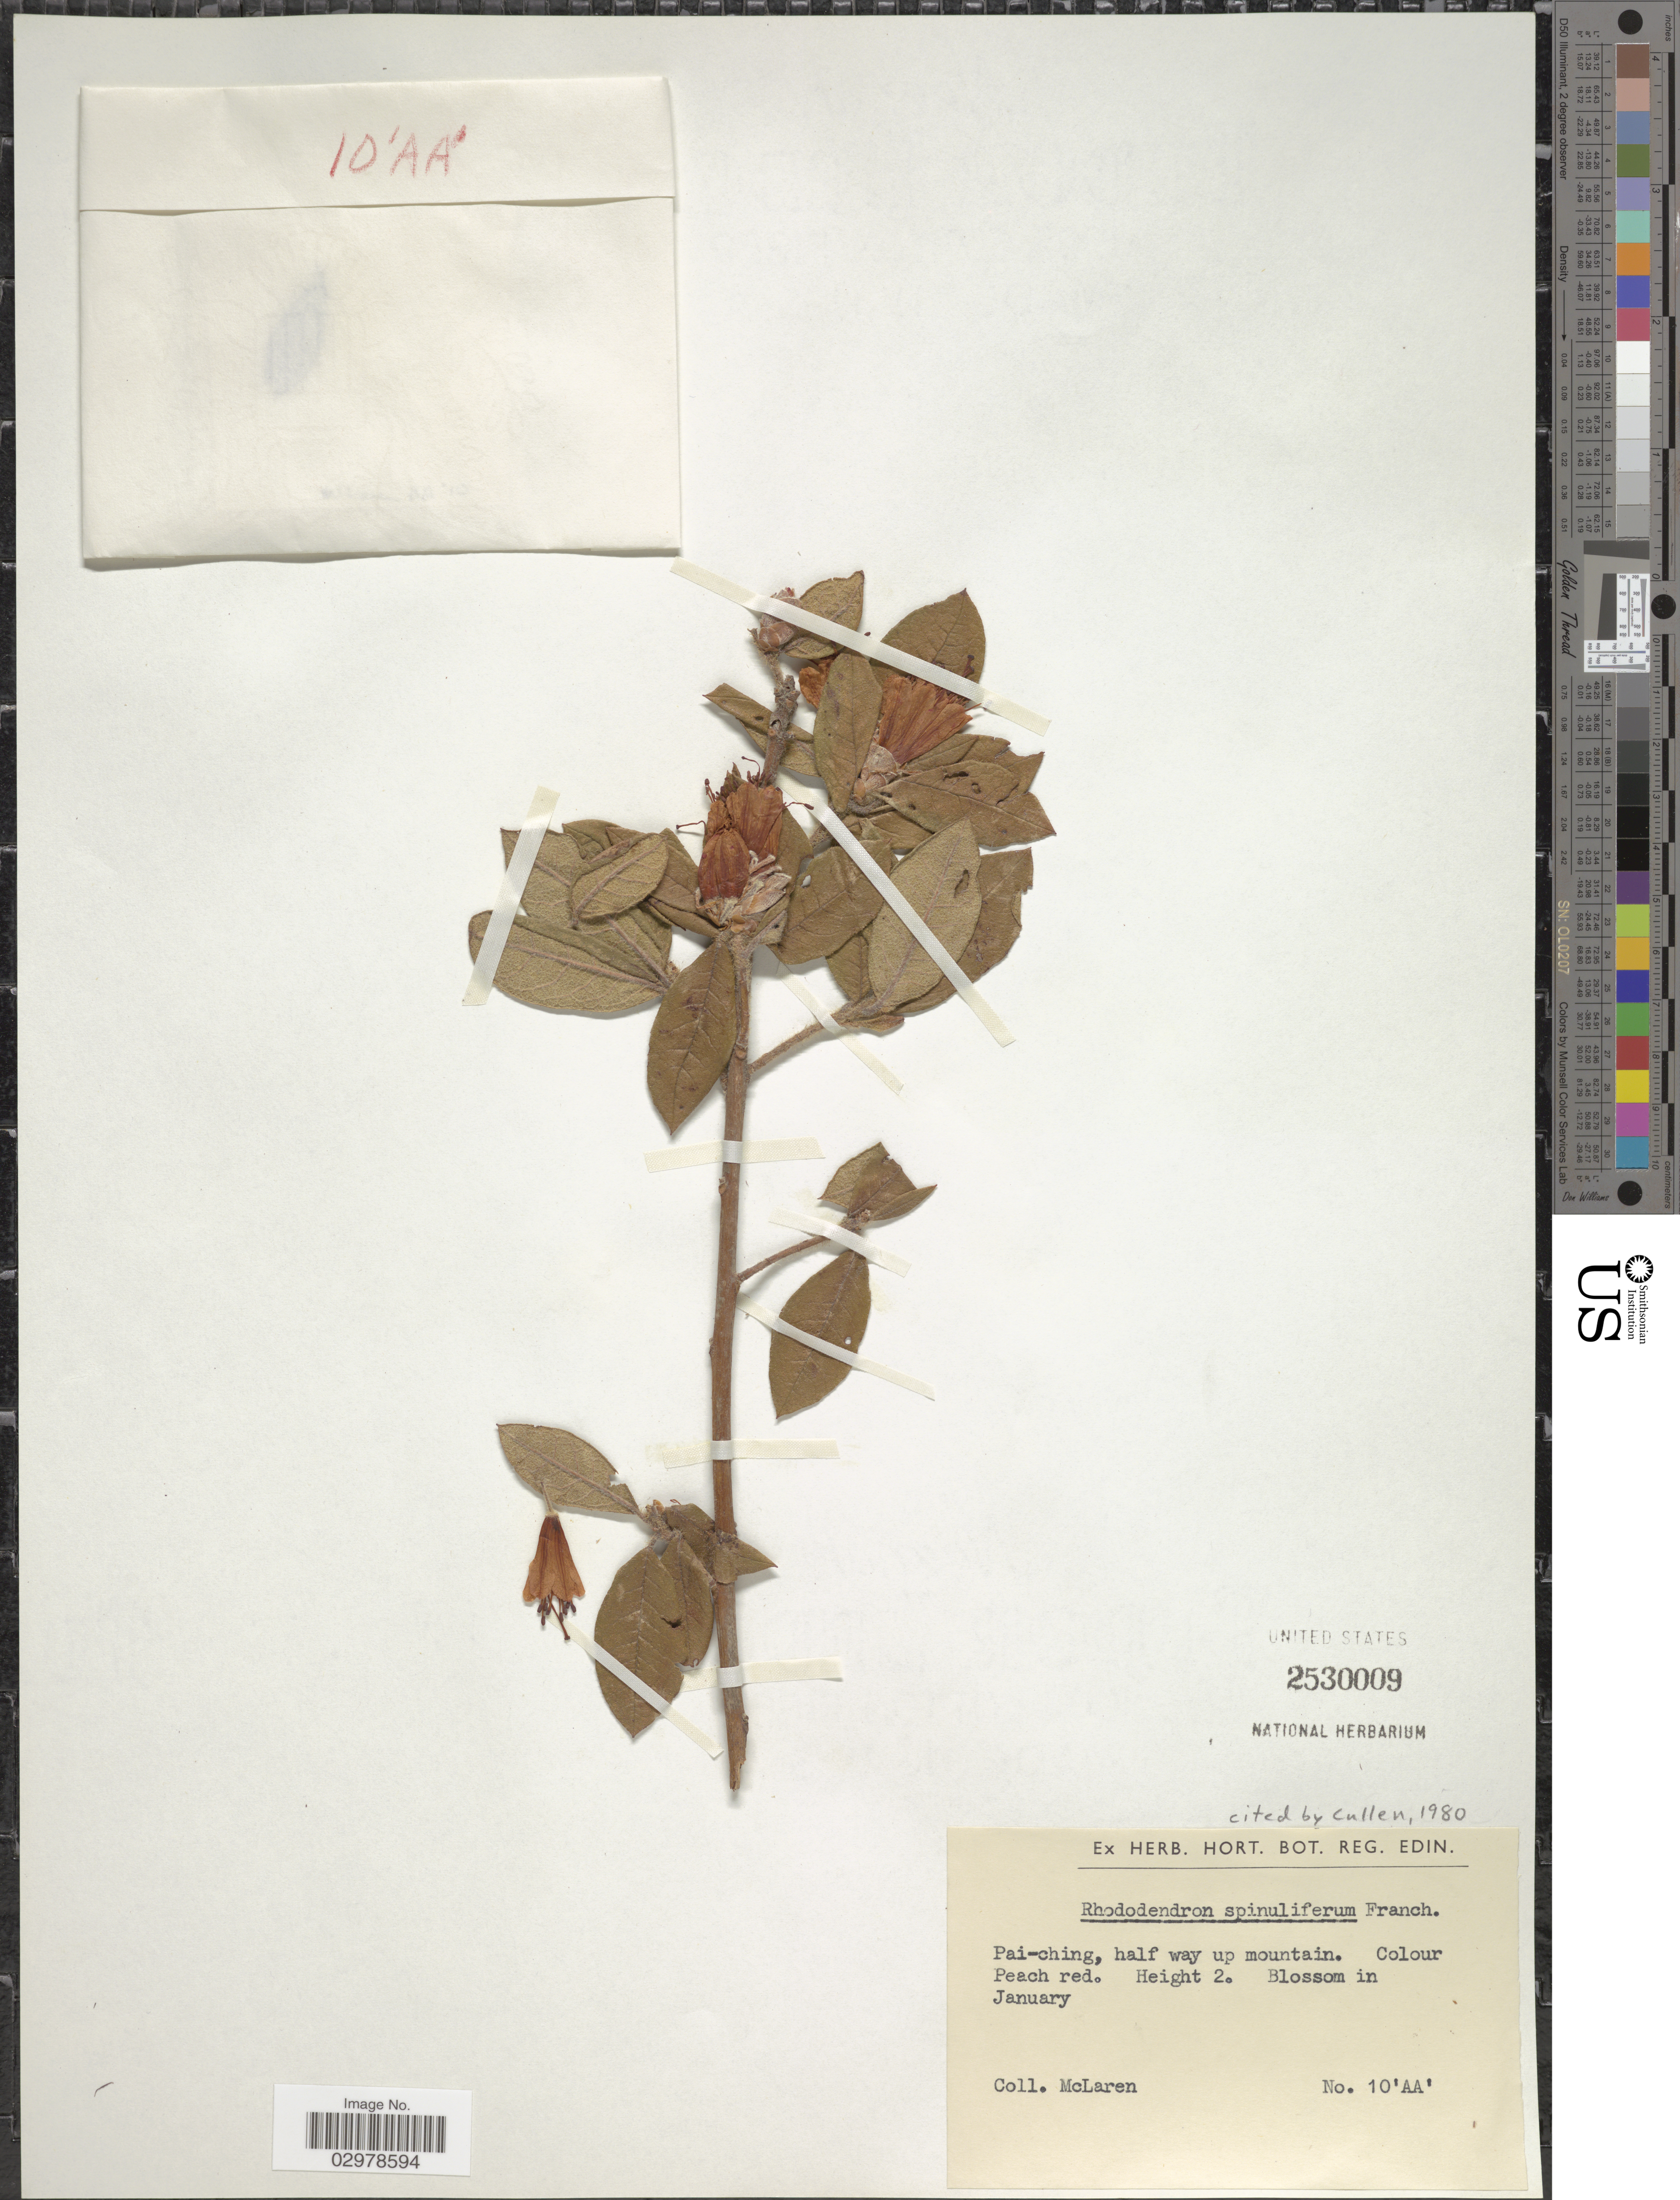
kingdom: Plantae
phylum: Tracheophyta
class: Magnoliopsida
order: Ericales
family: Ericaceae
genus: Rhododendron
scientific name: Rhododendron spinuliferum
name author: Franch.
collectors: McLaren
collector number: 10 'AA'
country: China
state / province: Shanxi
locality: Pai-ching, half way up mountain.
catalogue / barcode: US 2530009